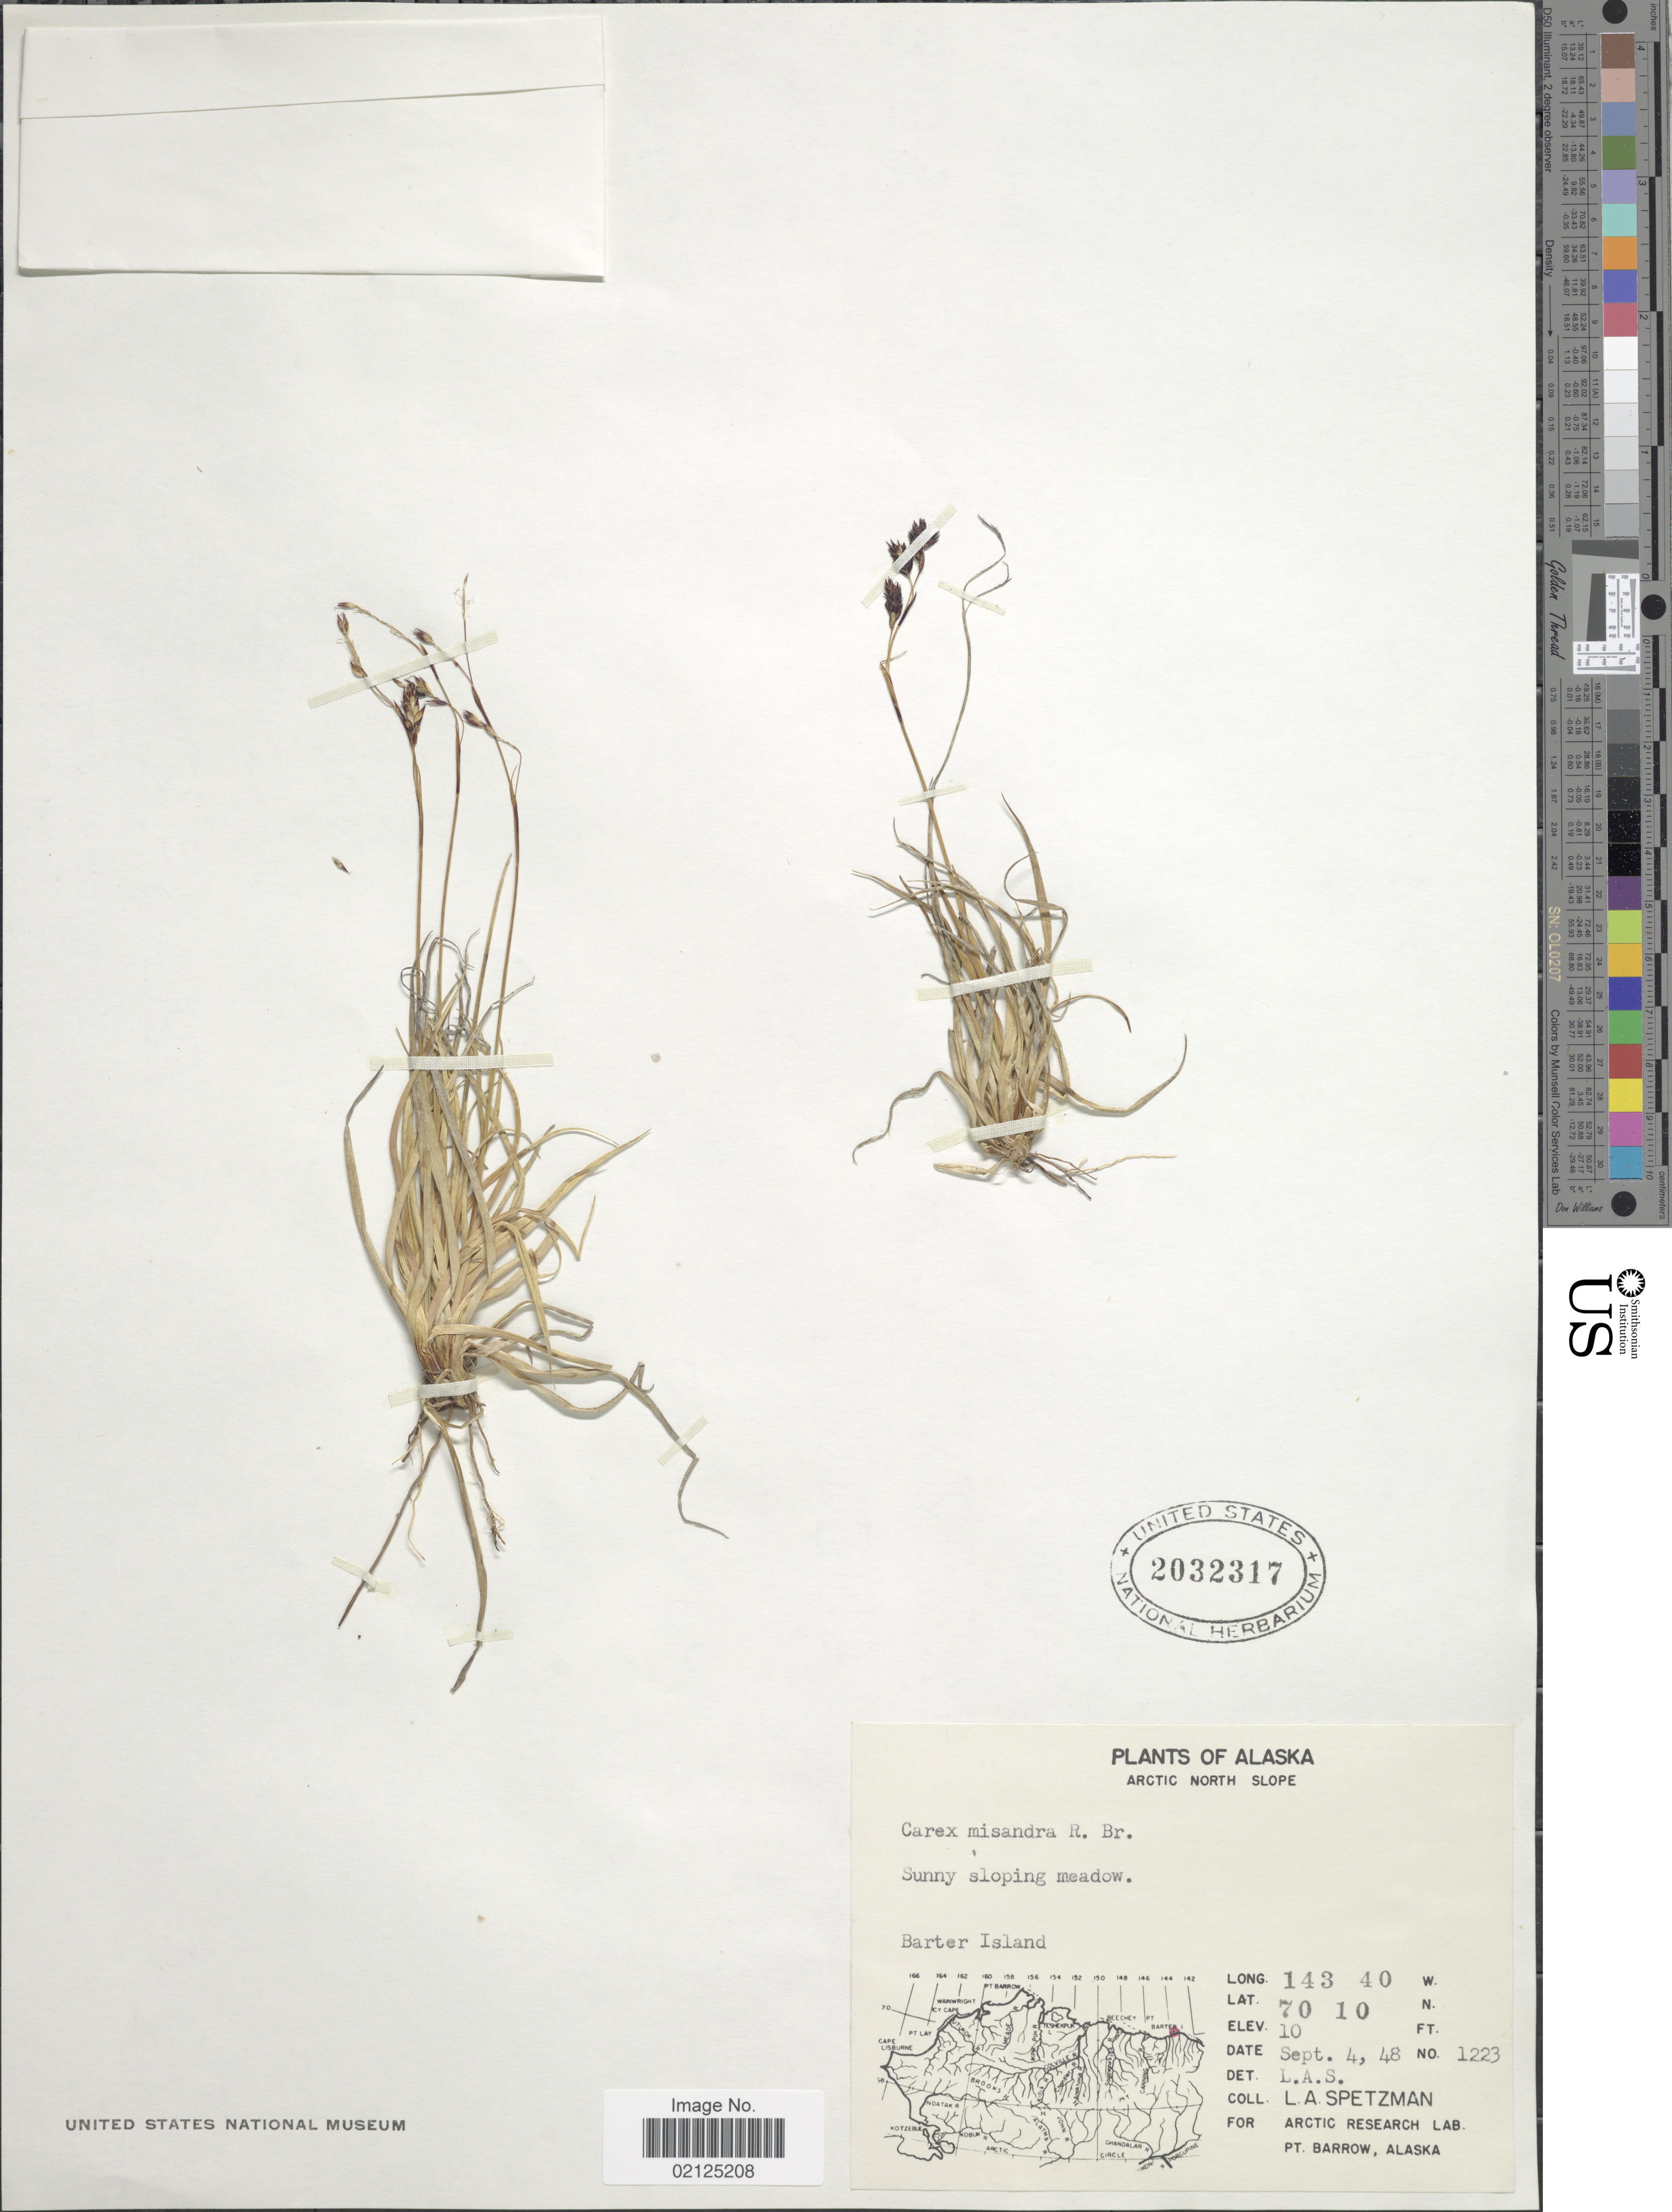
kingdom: Plantae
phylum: Tracheophyta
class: Liliopsida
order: Poales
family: Cyperaceae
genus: Carex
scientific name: Carex fuliginosa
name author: Schkuhr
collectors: L. Spetzman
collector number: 1223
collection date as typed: Transcribed d/m/y: 4/9/48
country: United States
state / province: Alaska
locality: Arctic North Slope, Sunny sloping meadow, Barter Island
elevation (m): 3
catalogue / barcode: US 2032317